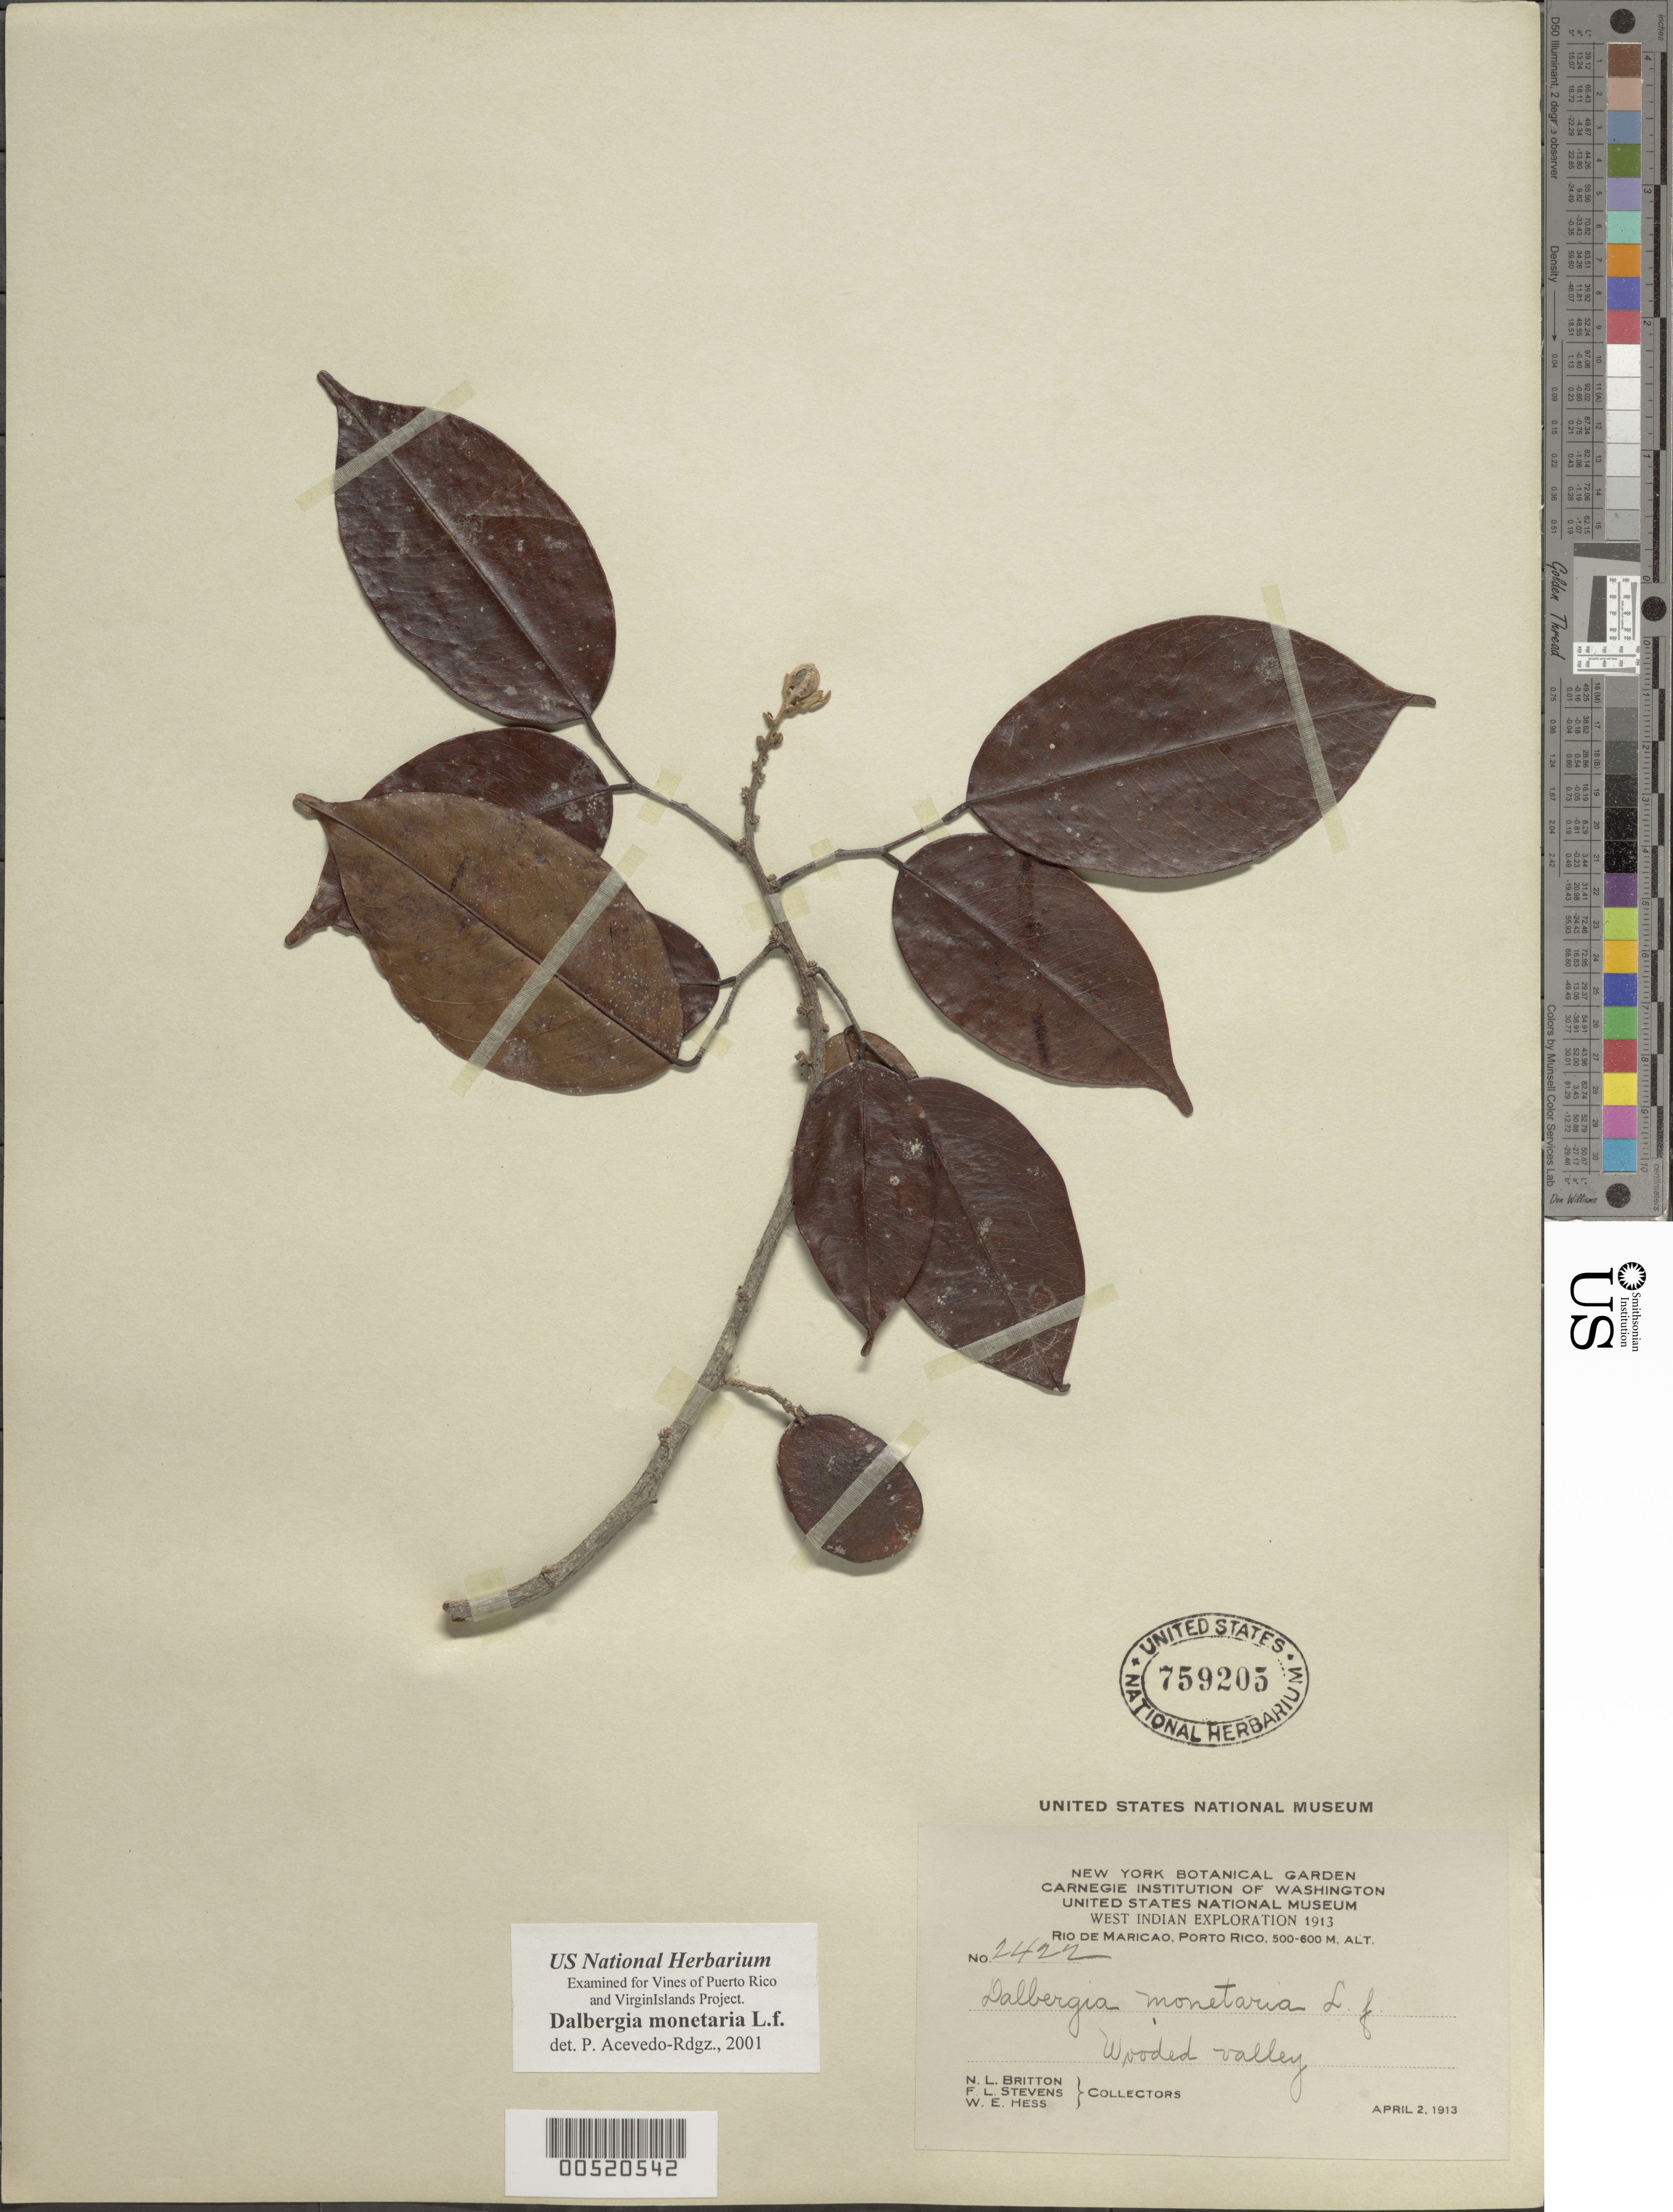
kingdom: Plantae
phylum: Tracheophyta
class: Magnoliopsida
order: Fabales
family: Fabaceae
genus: Dalbergia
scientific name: Dalbergia monetaria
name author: L. f.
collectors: N. Britton, F. L. Stevens & W. Hess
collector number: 2422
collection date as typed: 02 Apr 1913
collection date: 1913-04-02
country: Puerto Rico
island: Greater Antilles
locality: Rio de Maricao. Wooded valley.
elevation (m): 500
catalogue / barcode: US 759205